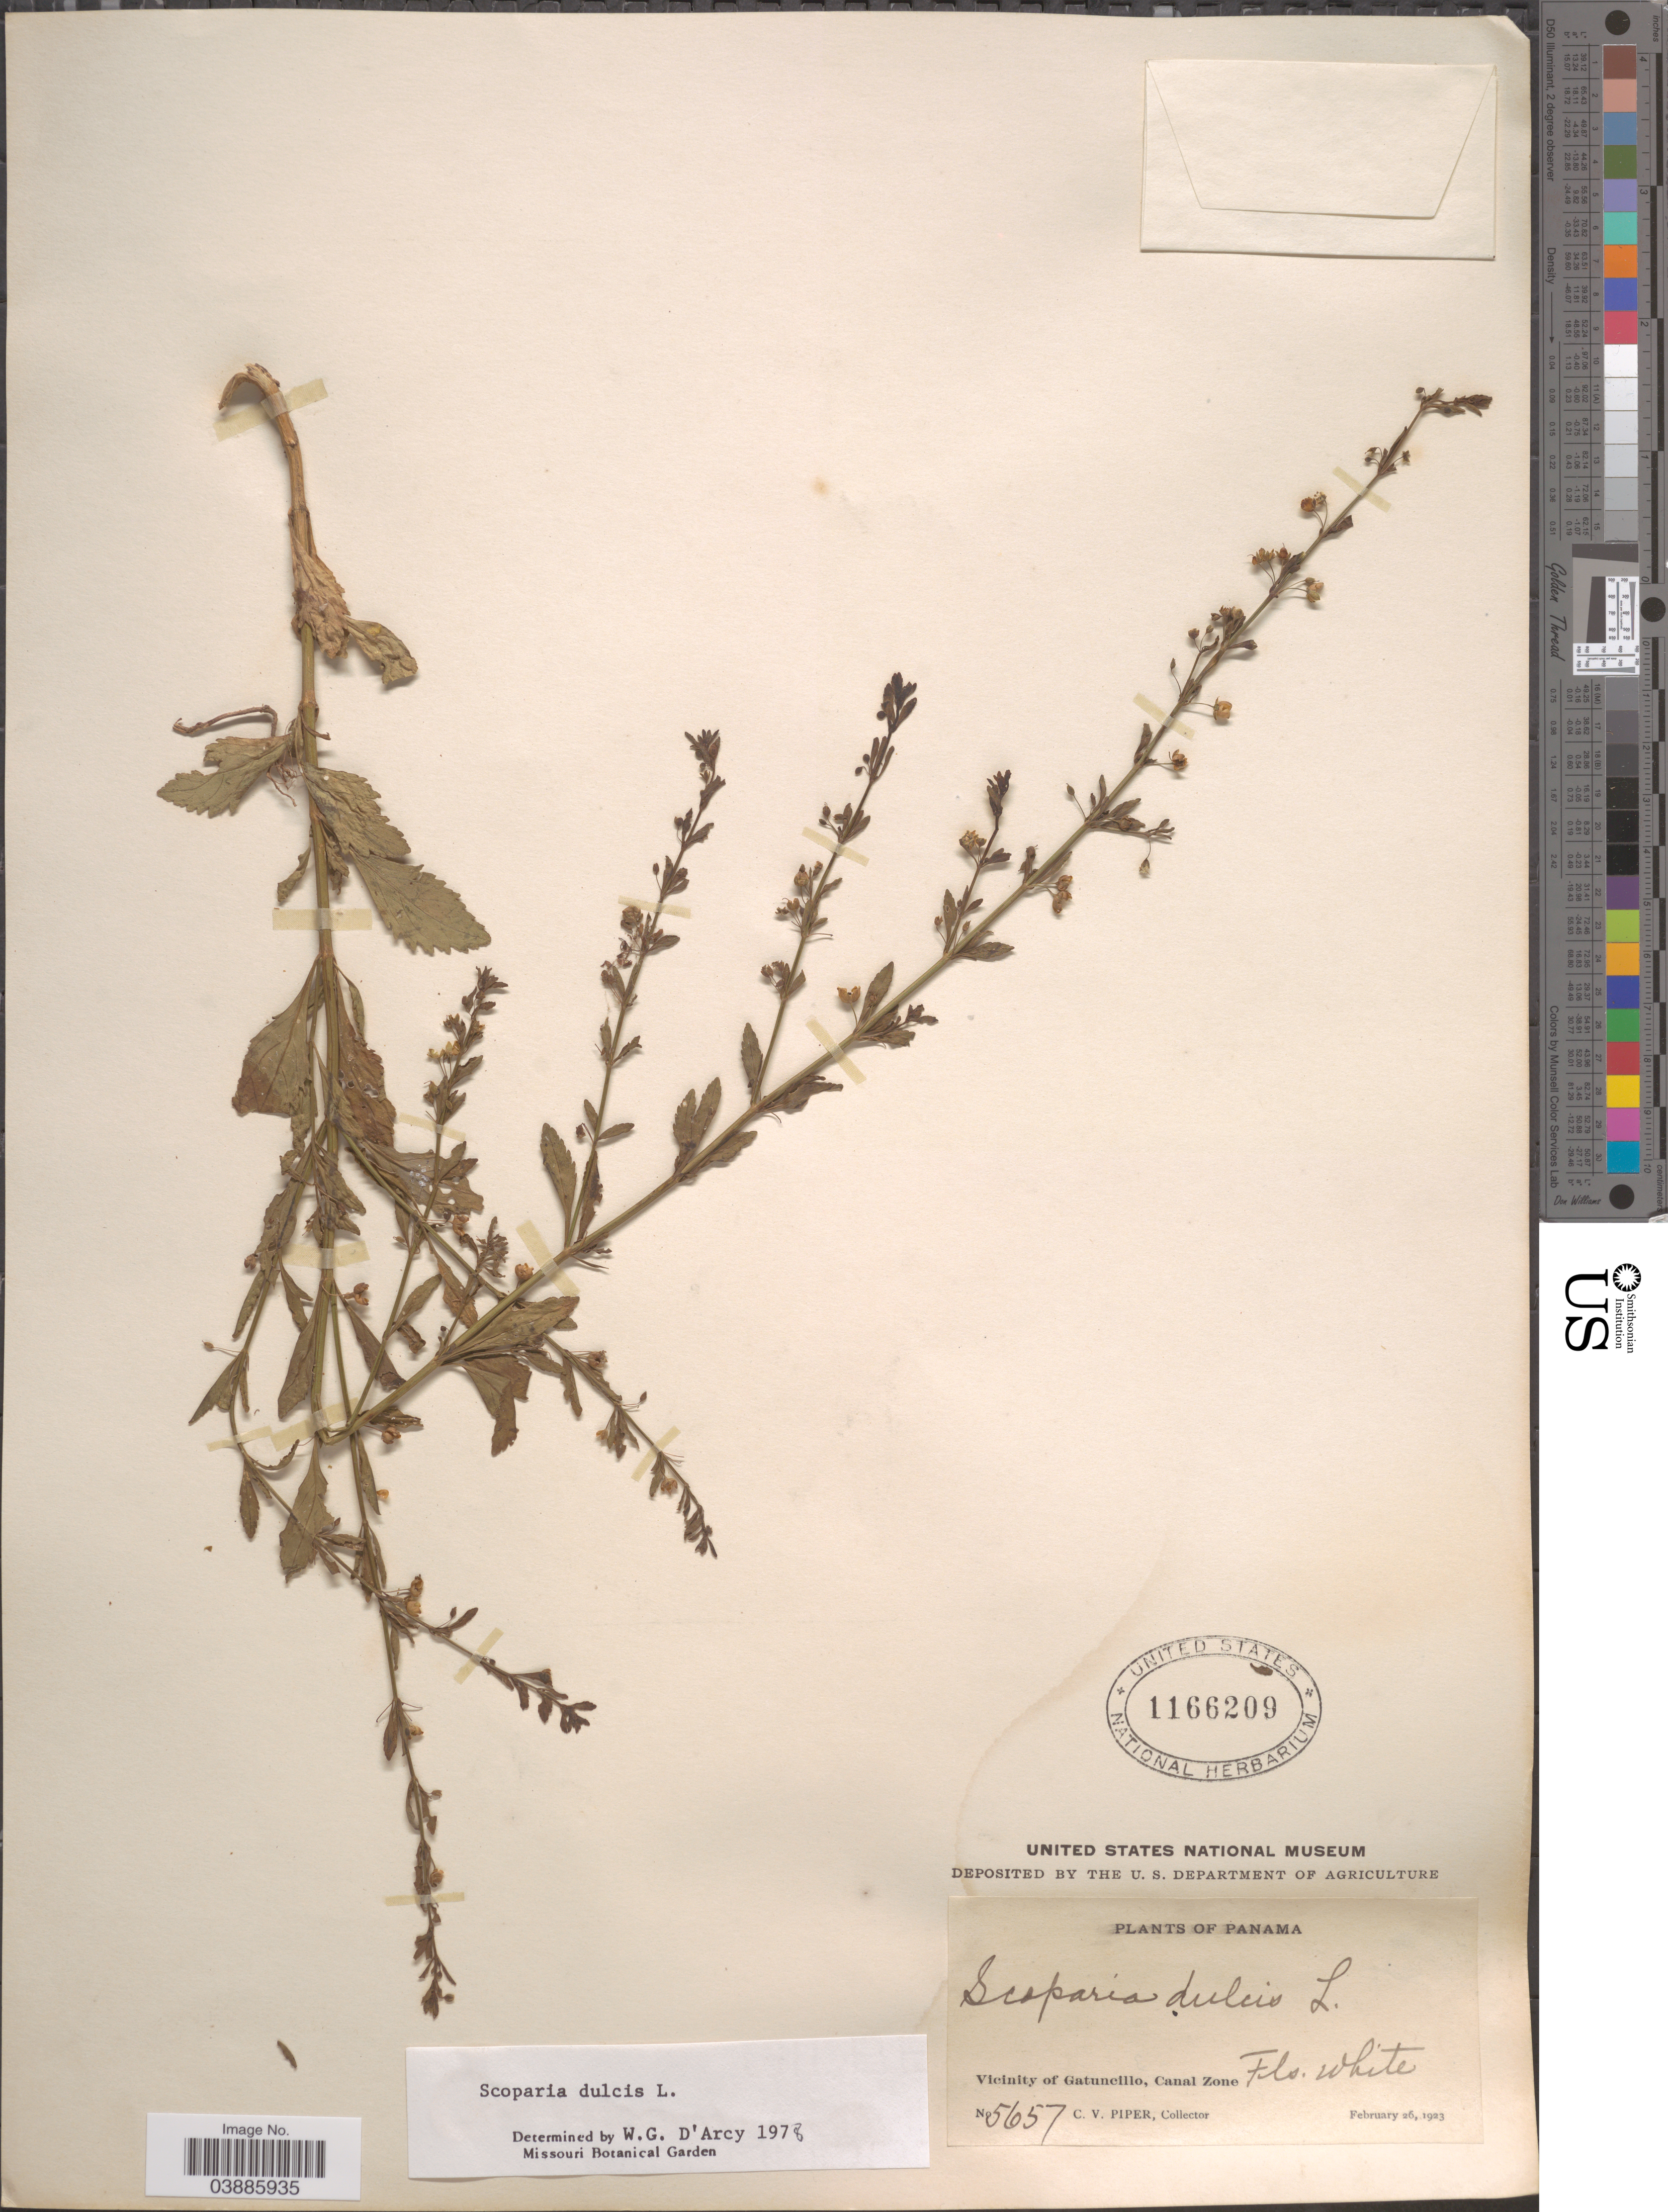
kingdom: Plantae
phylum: Tracheophyta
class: Magnoliopsida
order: Lamiales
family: Plantaginaceae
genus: Scoparia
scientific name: Scoparia dulcis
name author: L.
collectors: C. V. Piper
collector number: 5657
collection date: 1923-02-26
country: Panama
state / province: Colón / Panamá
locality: Vicinity of Gatuncillo, Canal Zone.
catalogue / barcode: US 1166209